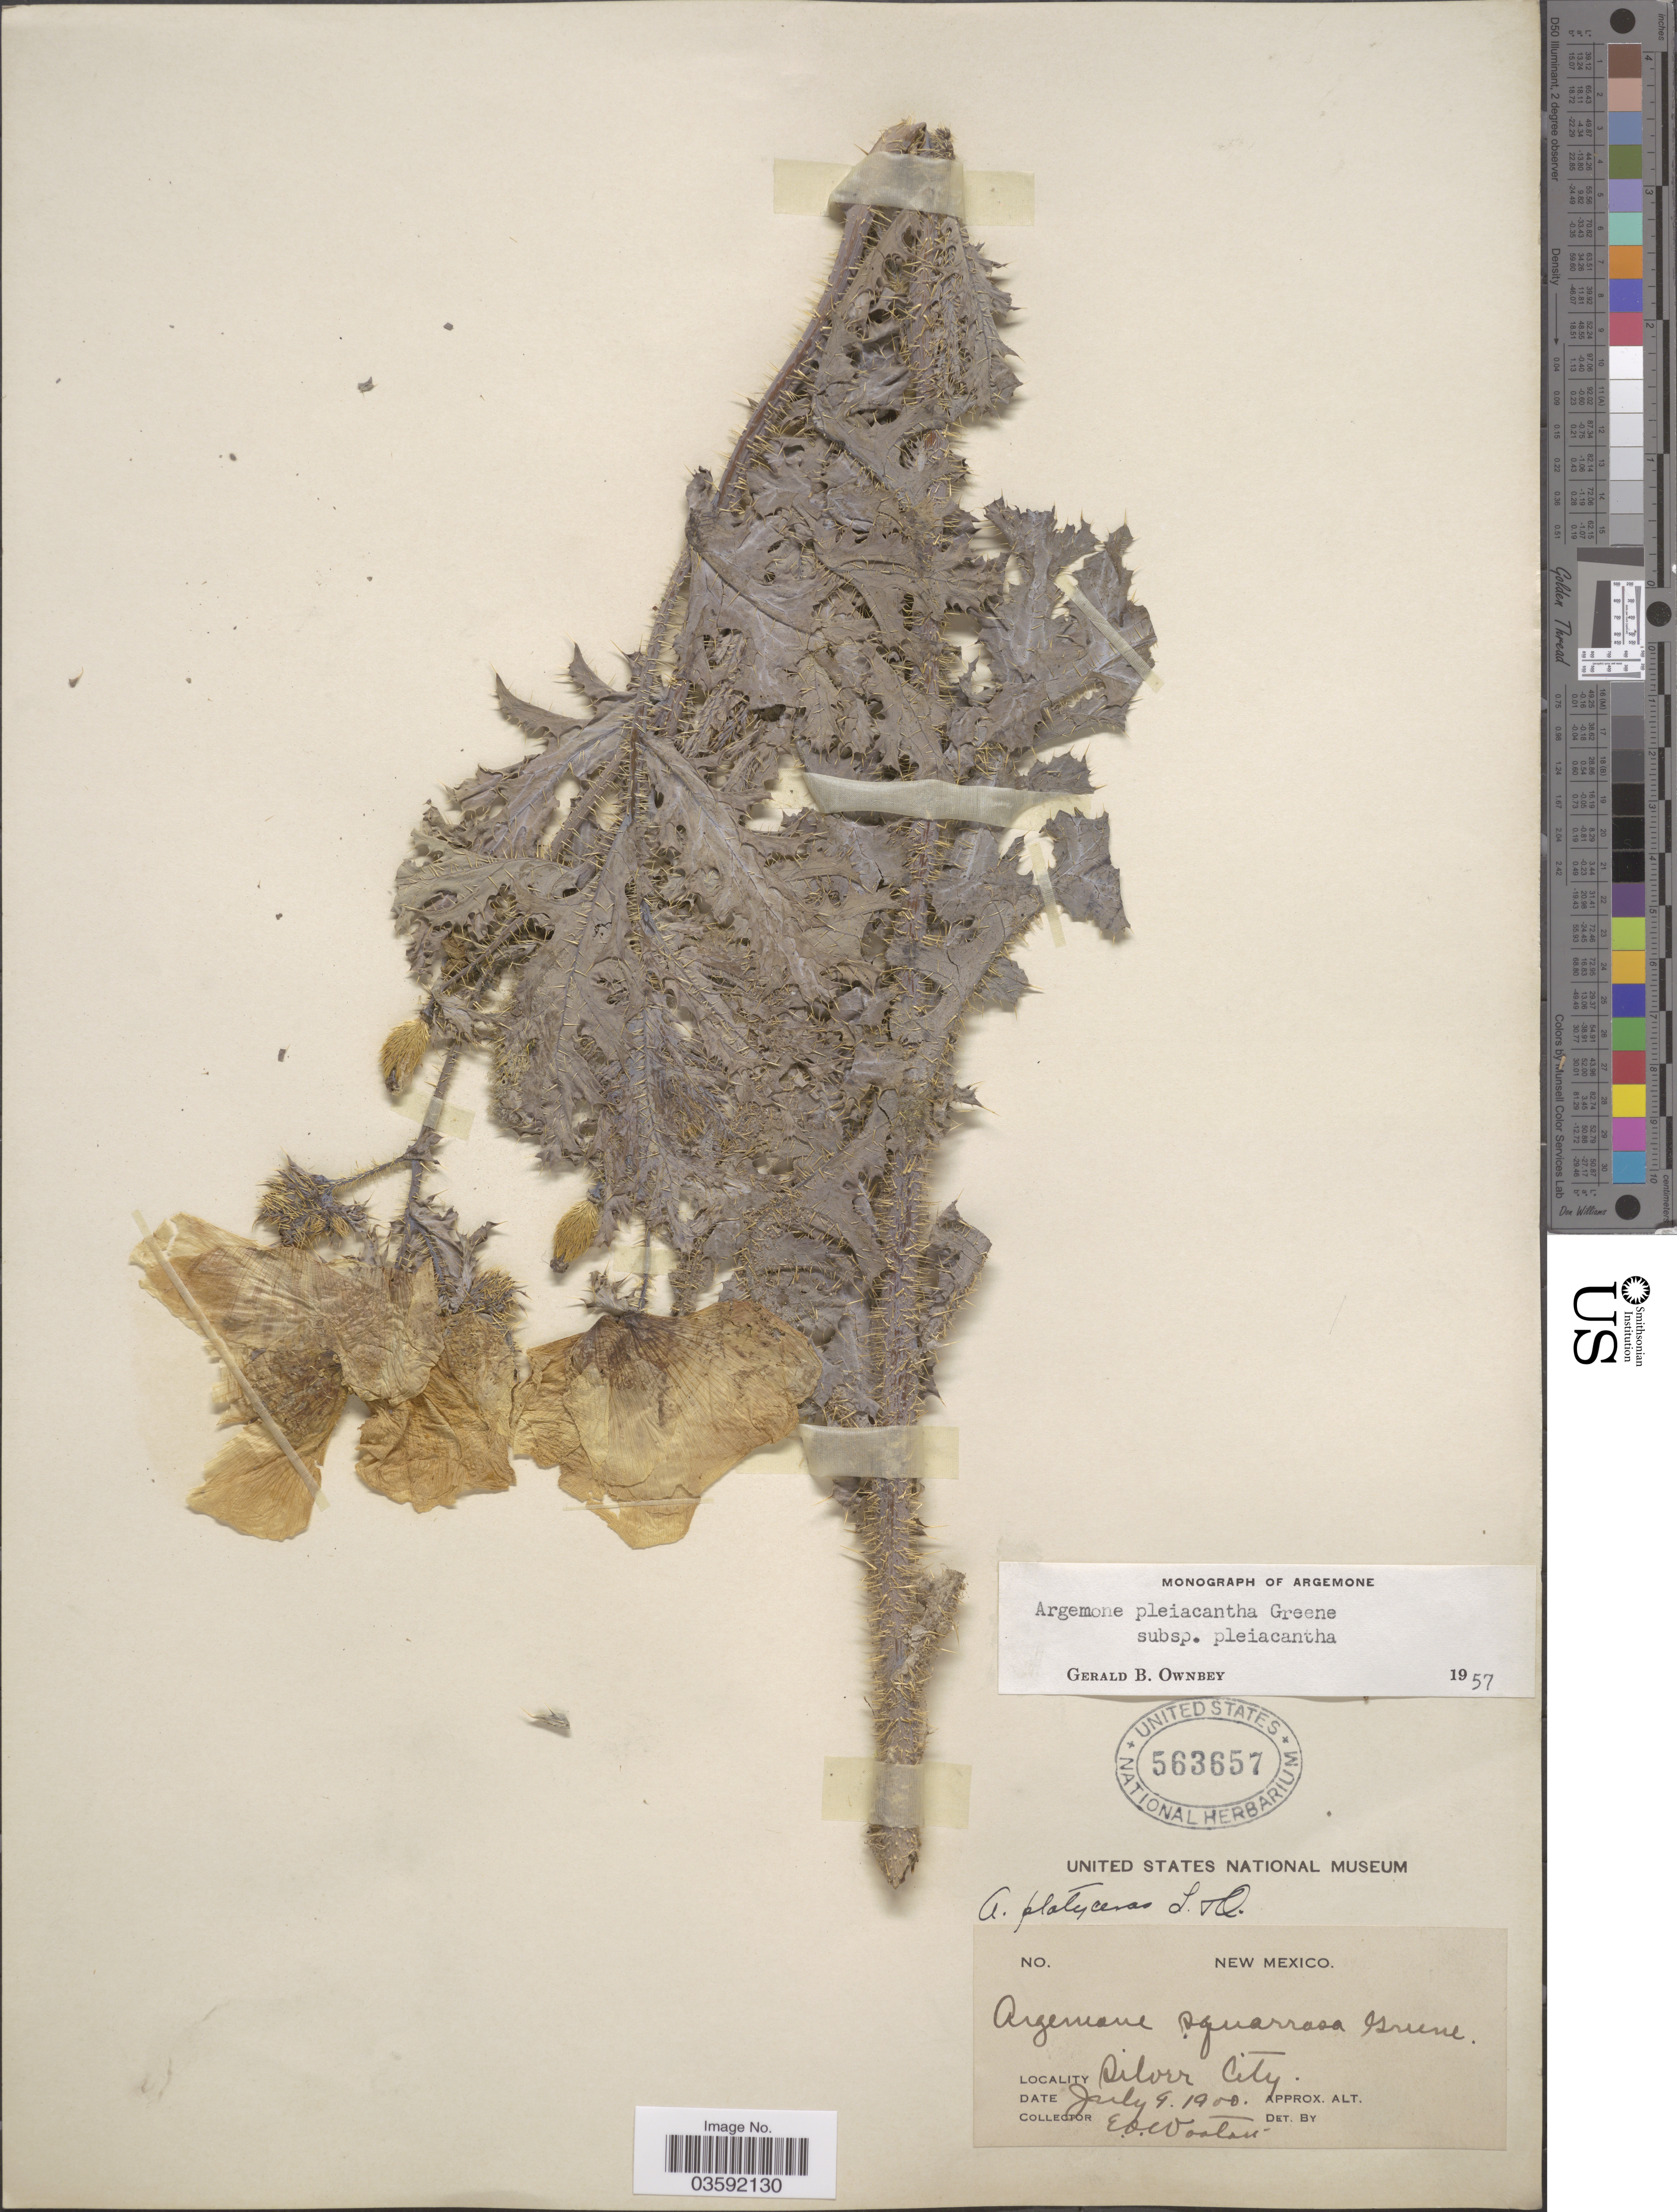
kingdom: Plantae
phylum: Tracheophyta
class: Magnoliopsida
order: Ranunculales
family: Papaveraceae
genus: Argemone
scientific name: Argemone pleiacantha subsp. pleiacantha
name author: Greene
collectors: E. O. Wooton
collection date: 1900-07-09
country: United States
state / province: New Mexico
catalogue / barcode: US 563657